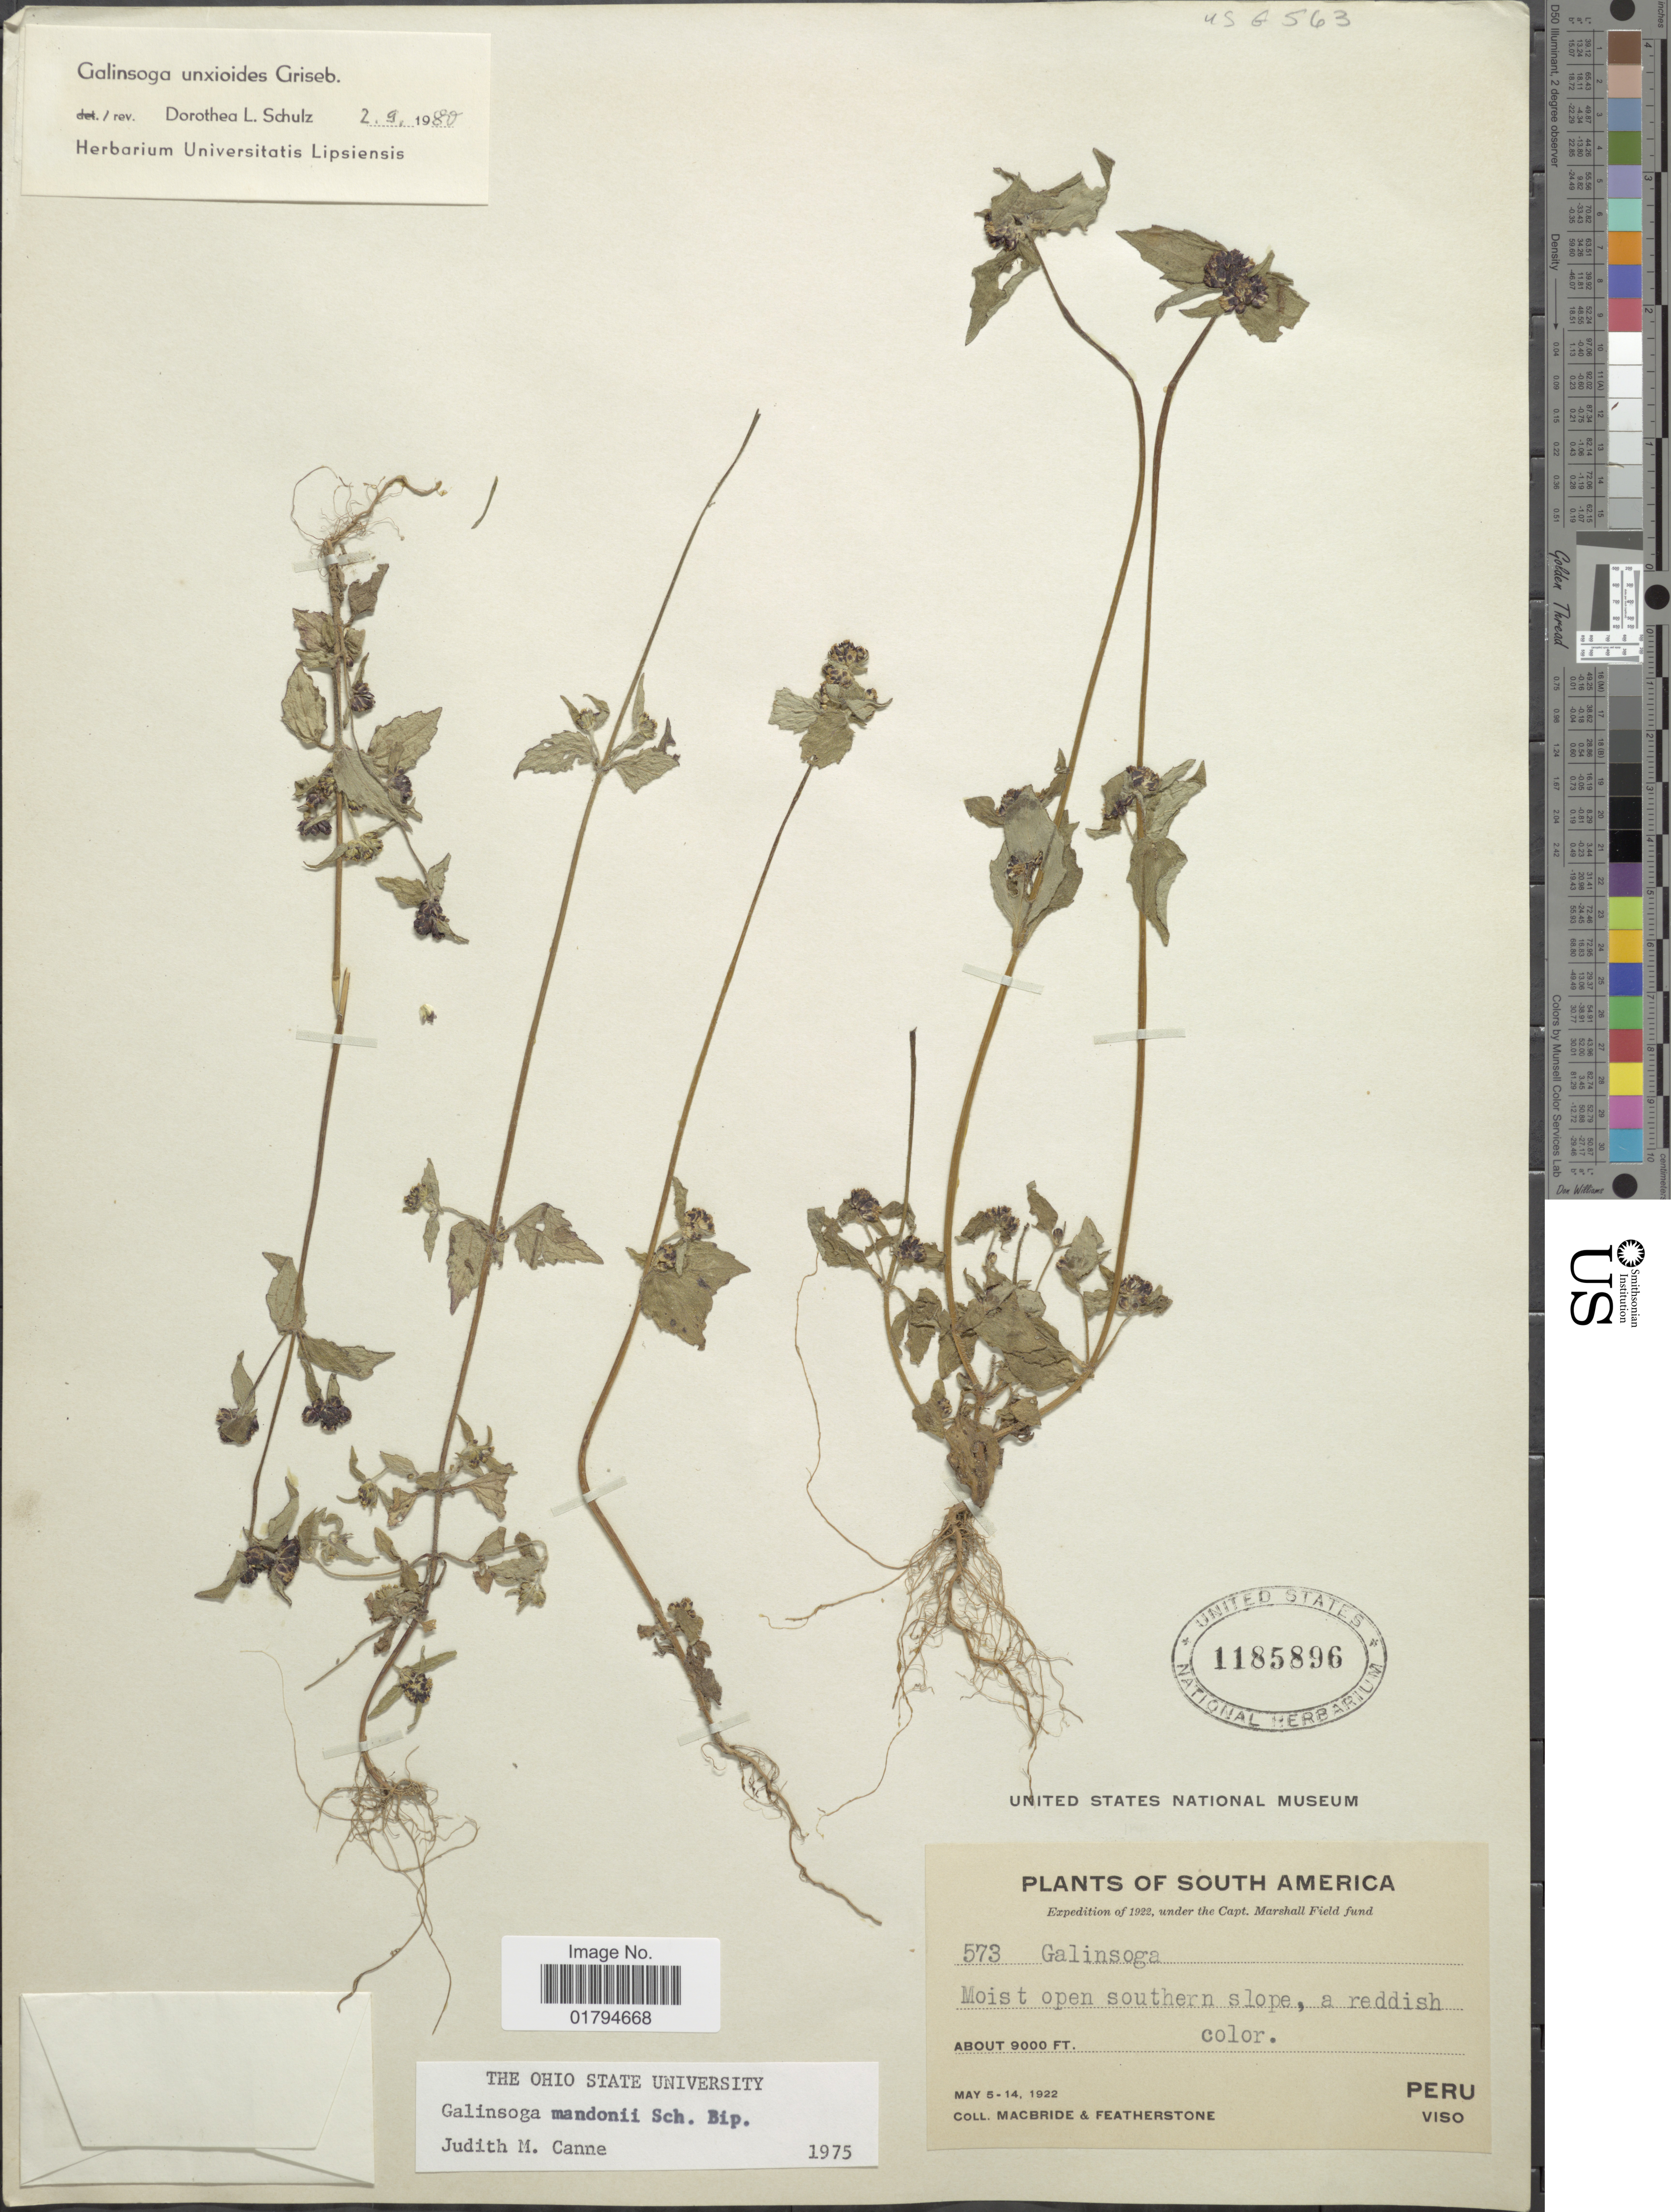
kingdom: Plantae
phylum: Tracheophyta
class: Magnoliopsida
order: Asterales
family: Asteraceae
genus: Galinsoga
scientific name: Galinsoga unxioides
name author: Griseb.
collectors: Macbride, -- & -. Featherstone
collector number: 573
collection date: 1922-05-05/1922-05-14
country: Peru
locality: Viso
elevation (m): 2743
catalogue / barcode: US 1185896